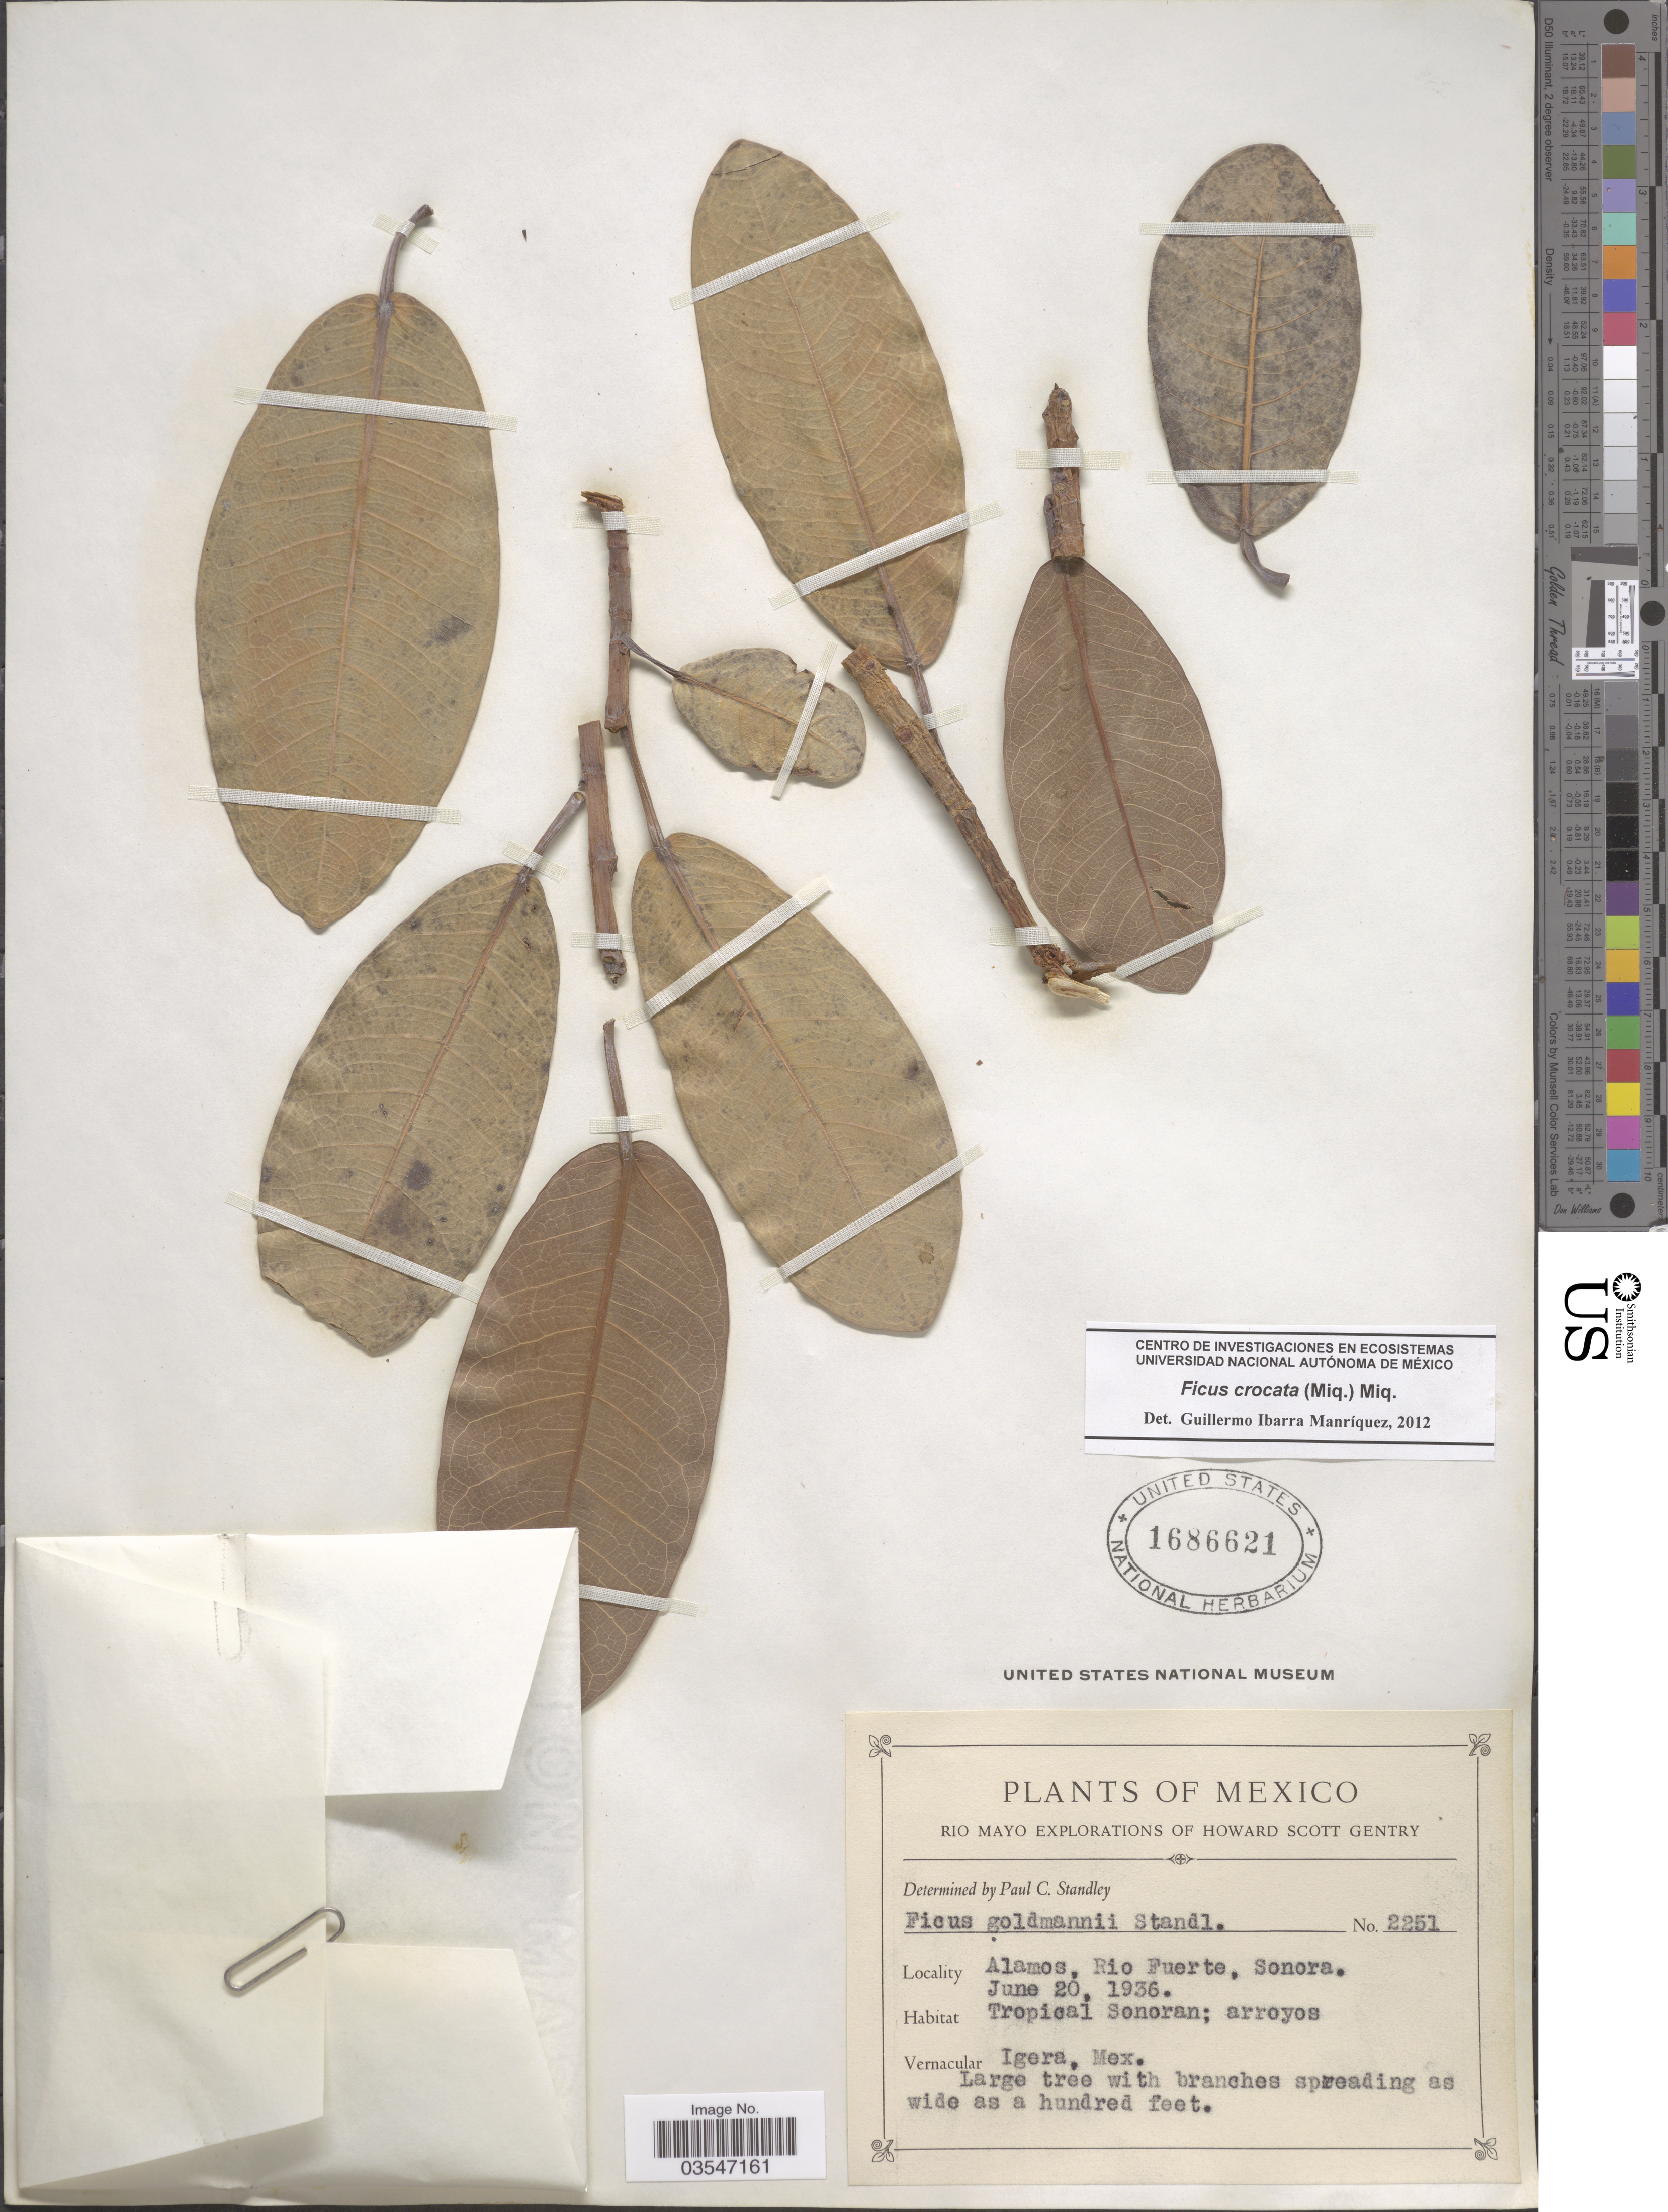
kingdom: Plantae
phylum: Tracheophyta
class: Magnoliopsida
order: Rosales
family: Moraceae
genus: Ficus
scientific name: Ficus crocata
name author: (Miq.) Miq.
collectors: H. S. Gentry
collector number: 2251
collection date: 1936-06-20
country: Mexico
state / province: Sonora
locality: Rio Mayo. Alamos, Rio Fuerte, Sonora. Tropical Sonoran.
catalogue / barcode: US 1686621